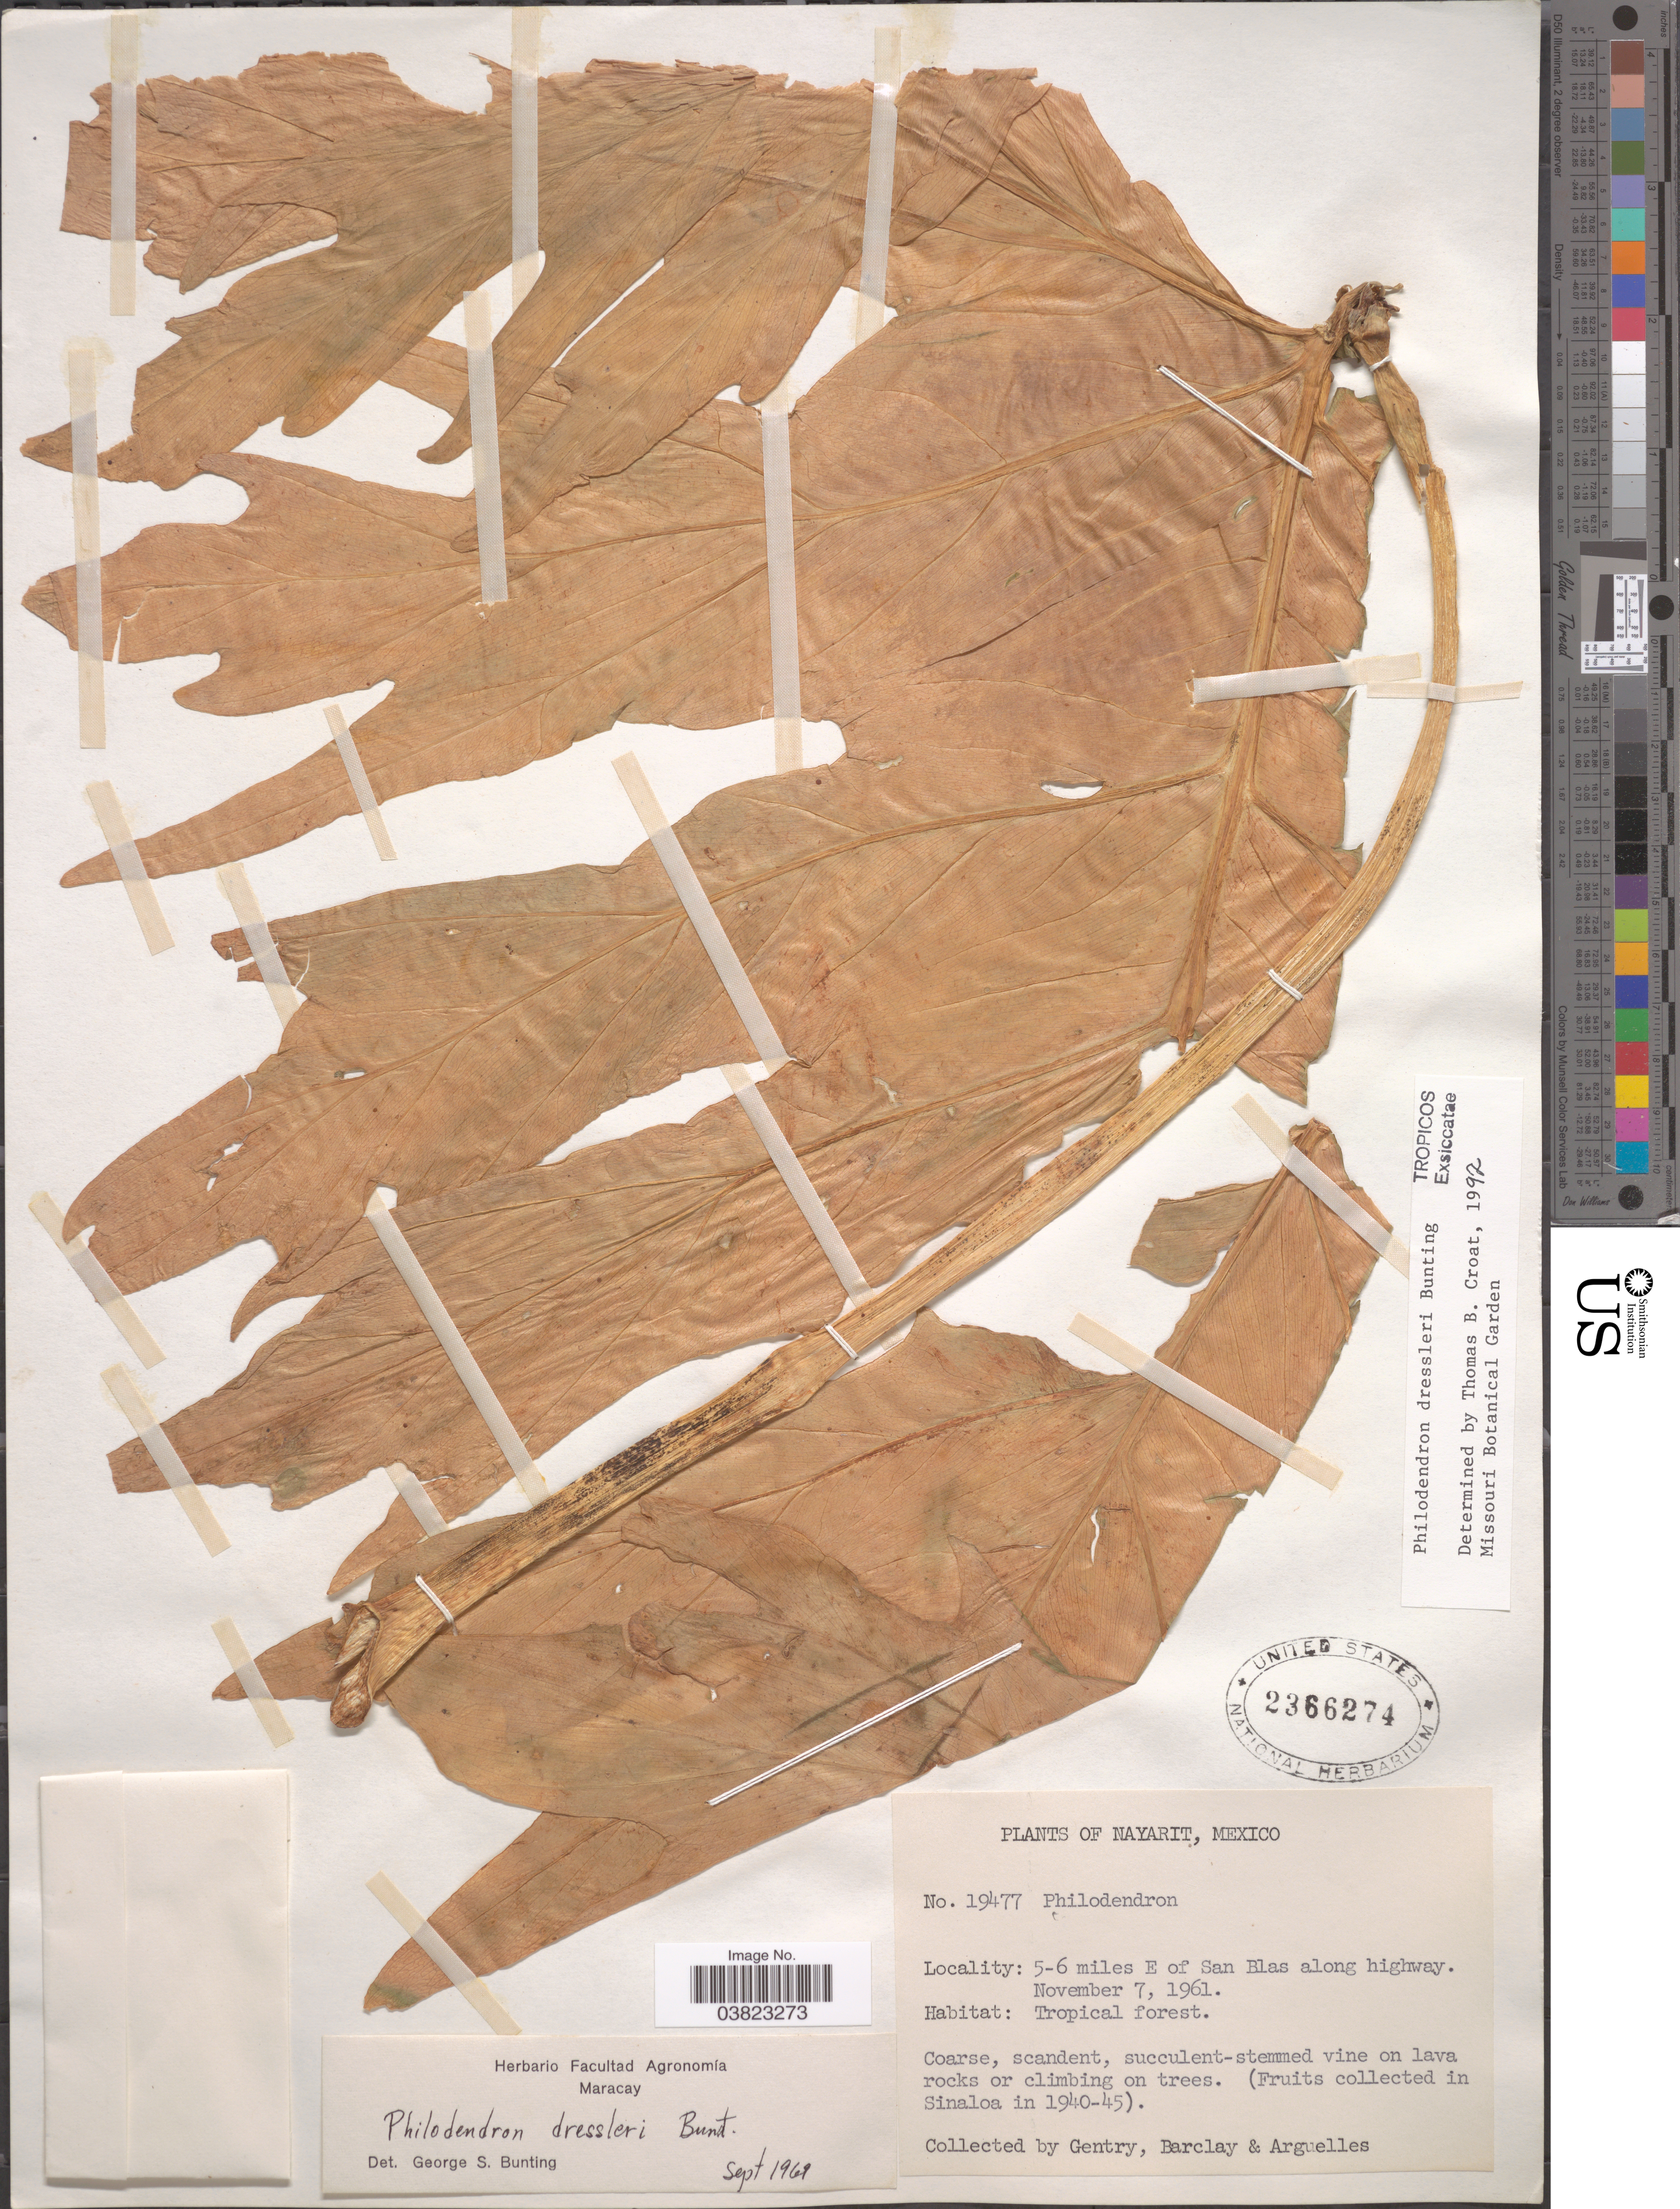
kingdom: Plantae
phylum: Tracheophyta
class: Liliopsida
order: Alismatales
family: Araceae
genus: Philodendron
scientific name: Philodendron dressleri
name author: G.S. Bunting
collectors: Gentry, --, -- Barclay & Arguelles, --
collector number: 19477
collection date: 1961-11-07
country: Mexico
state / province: Nayarit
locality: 5-6 miles E of San Blas along highway.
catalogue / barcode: US 2366274